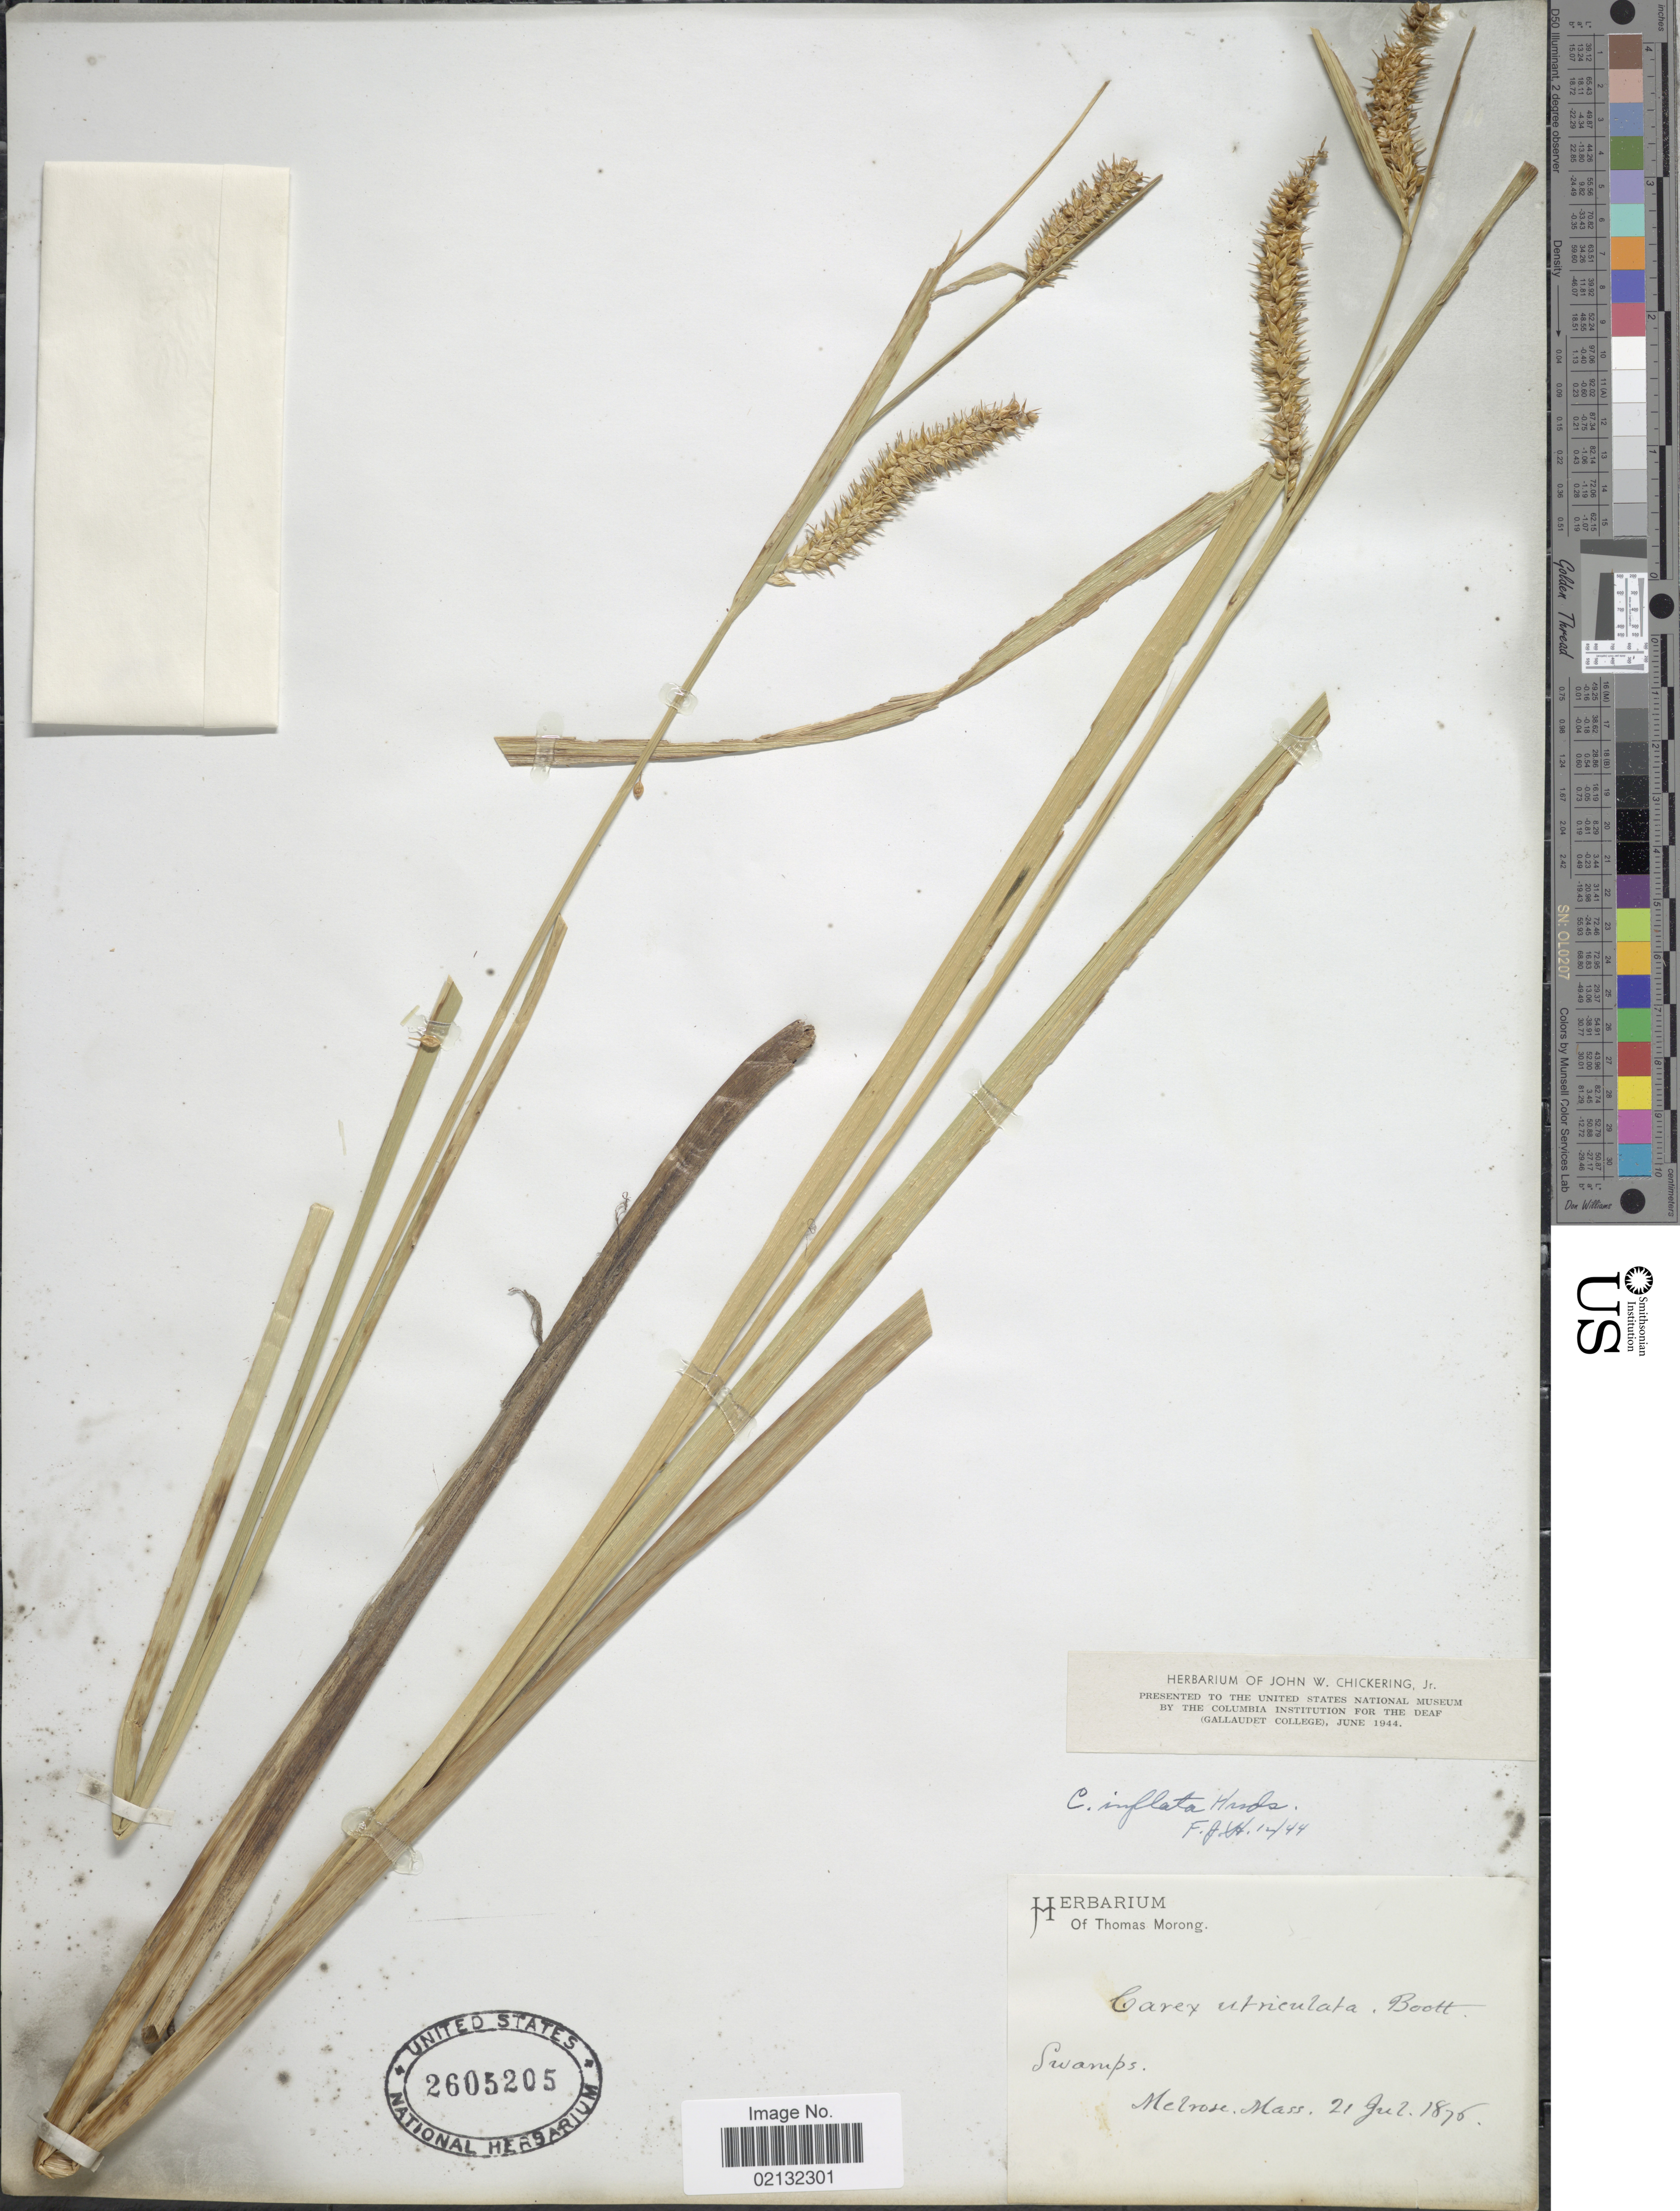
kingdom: Plantae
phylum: Tracheophyta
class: Liliopsida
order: Poales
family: Cyperaceae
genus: Carex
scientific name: Carex rostrata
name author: Stokes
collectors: ex Herb. T. Morong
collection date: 1876-07-21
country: United States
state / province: Massachusetts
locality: Melrose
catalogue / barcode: US 2605205